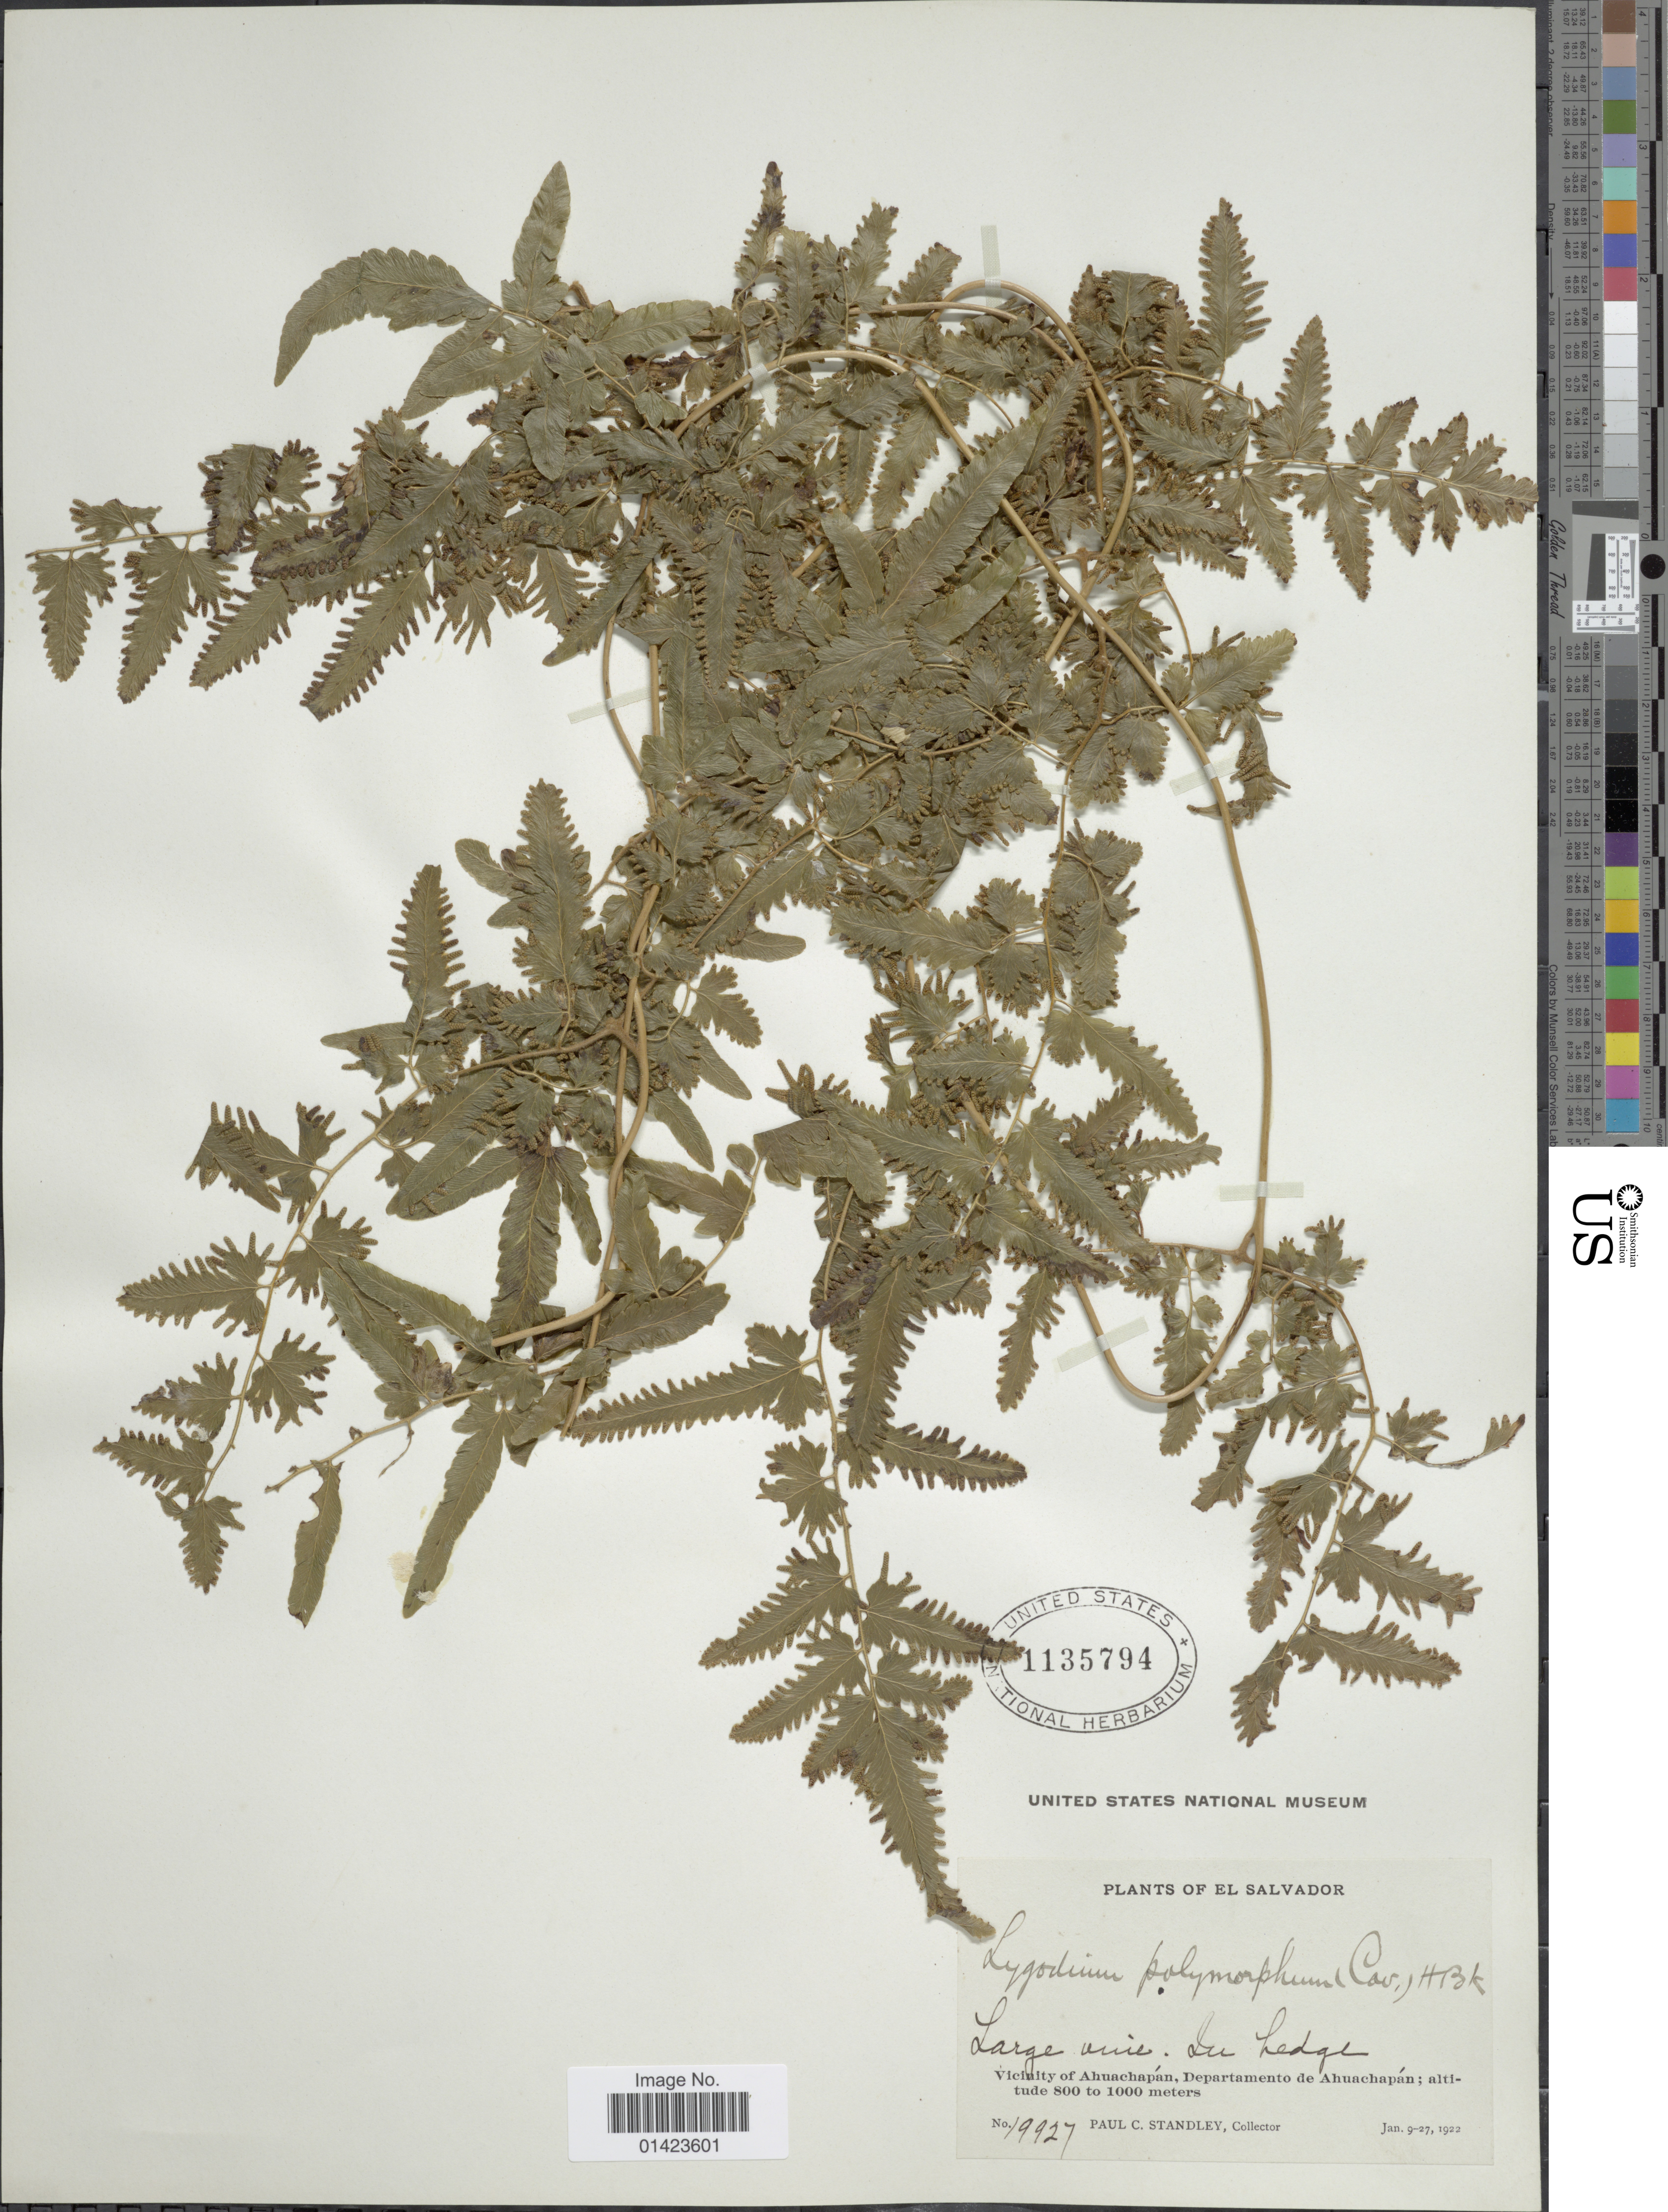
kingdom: Plantae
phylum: Tracheophyta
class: Polypodiopsida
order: Schizaeales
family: Lygodiaceae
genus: Lygodium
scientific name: Lygodium venustum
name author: Sw.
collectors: P. C. Standley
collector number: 19927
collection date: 1922-01-09/1922-01-27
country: El Salvador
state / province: Ahuachapan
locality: Vicinity of Ahuachapán, Departamento de Ahuachapán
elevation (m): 800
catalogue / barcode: US 1135794